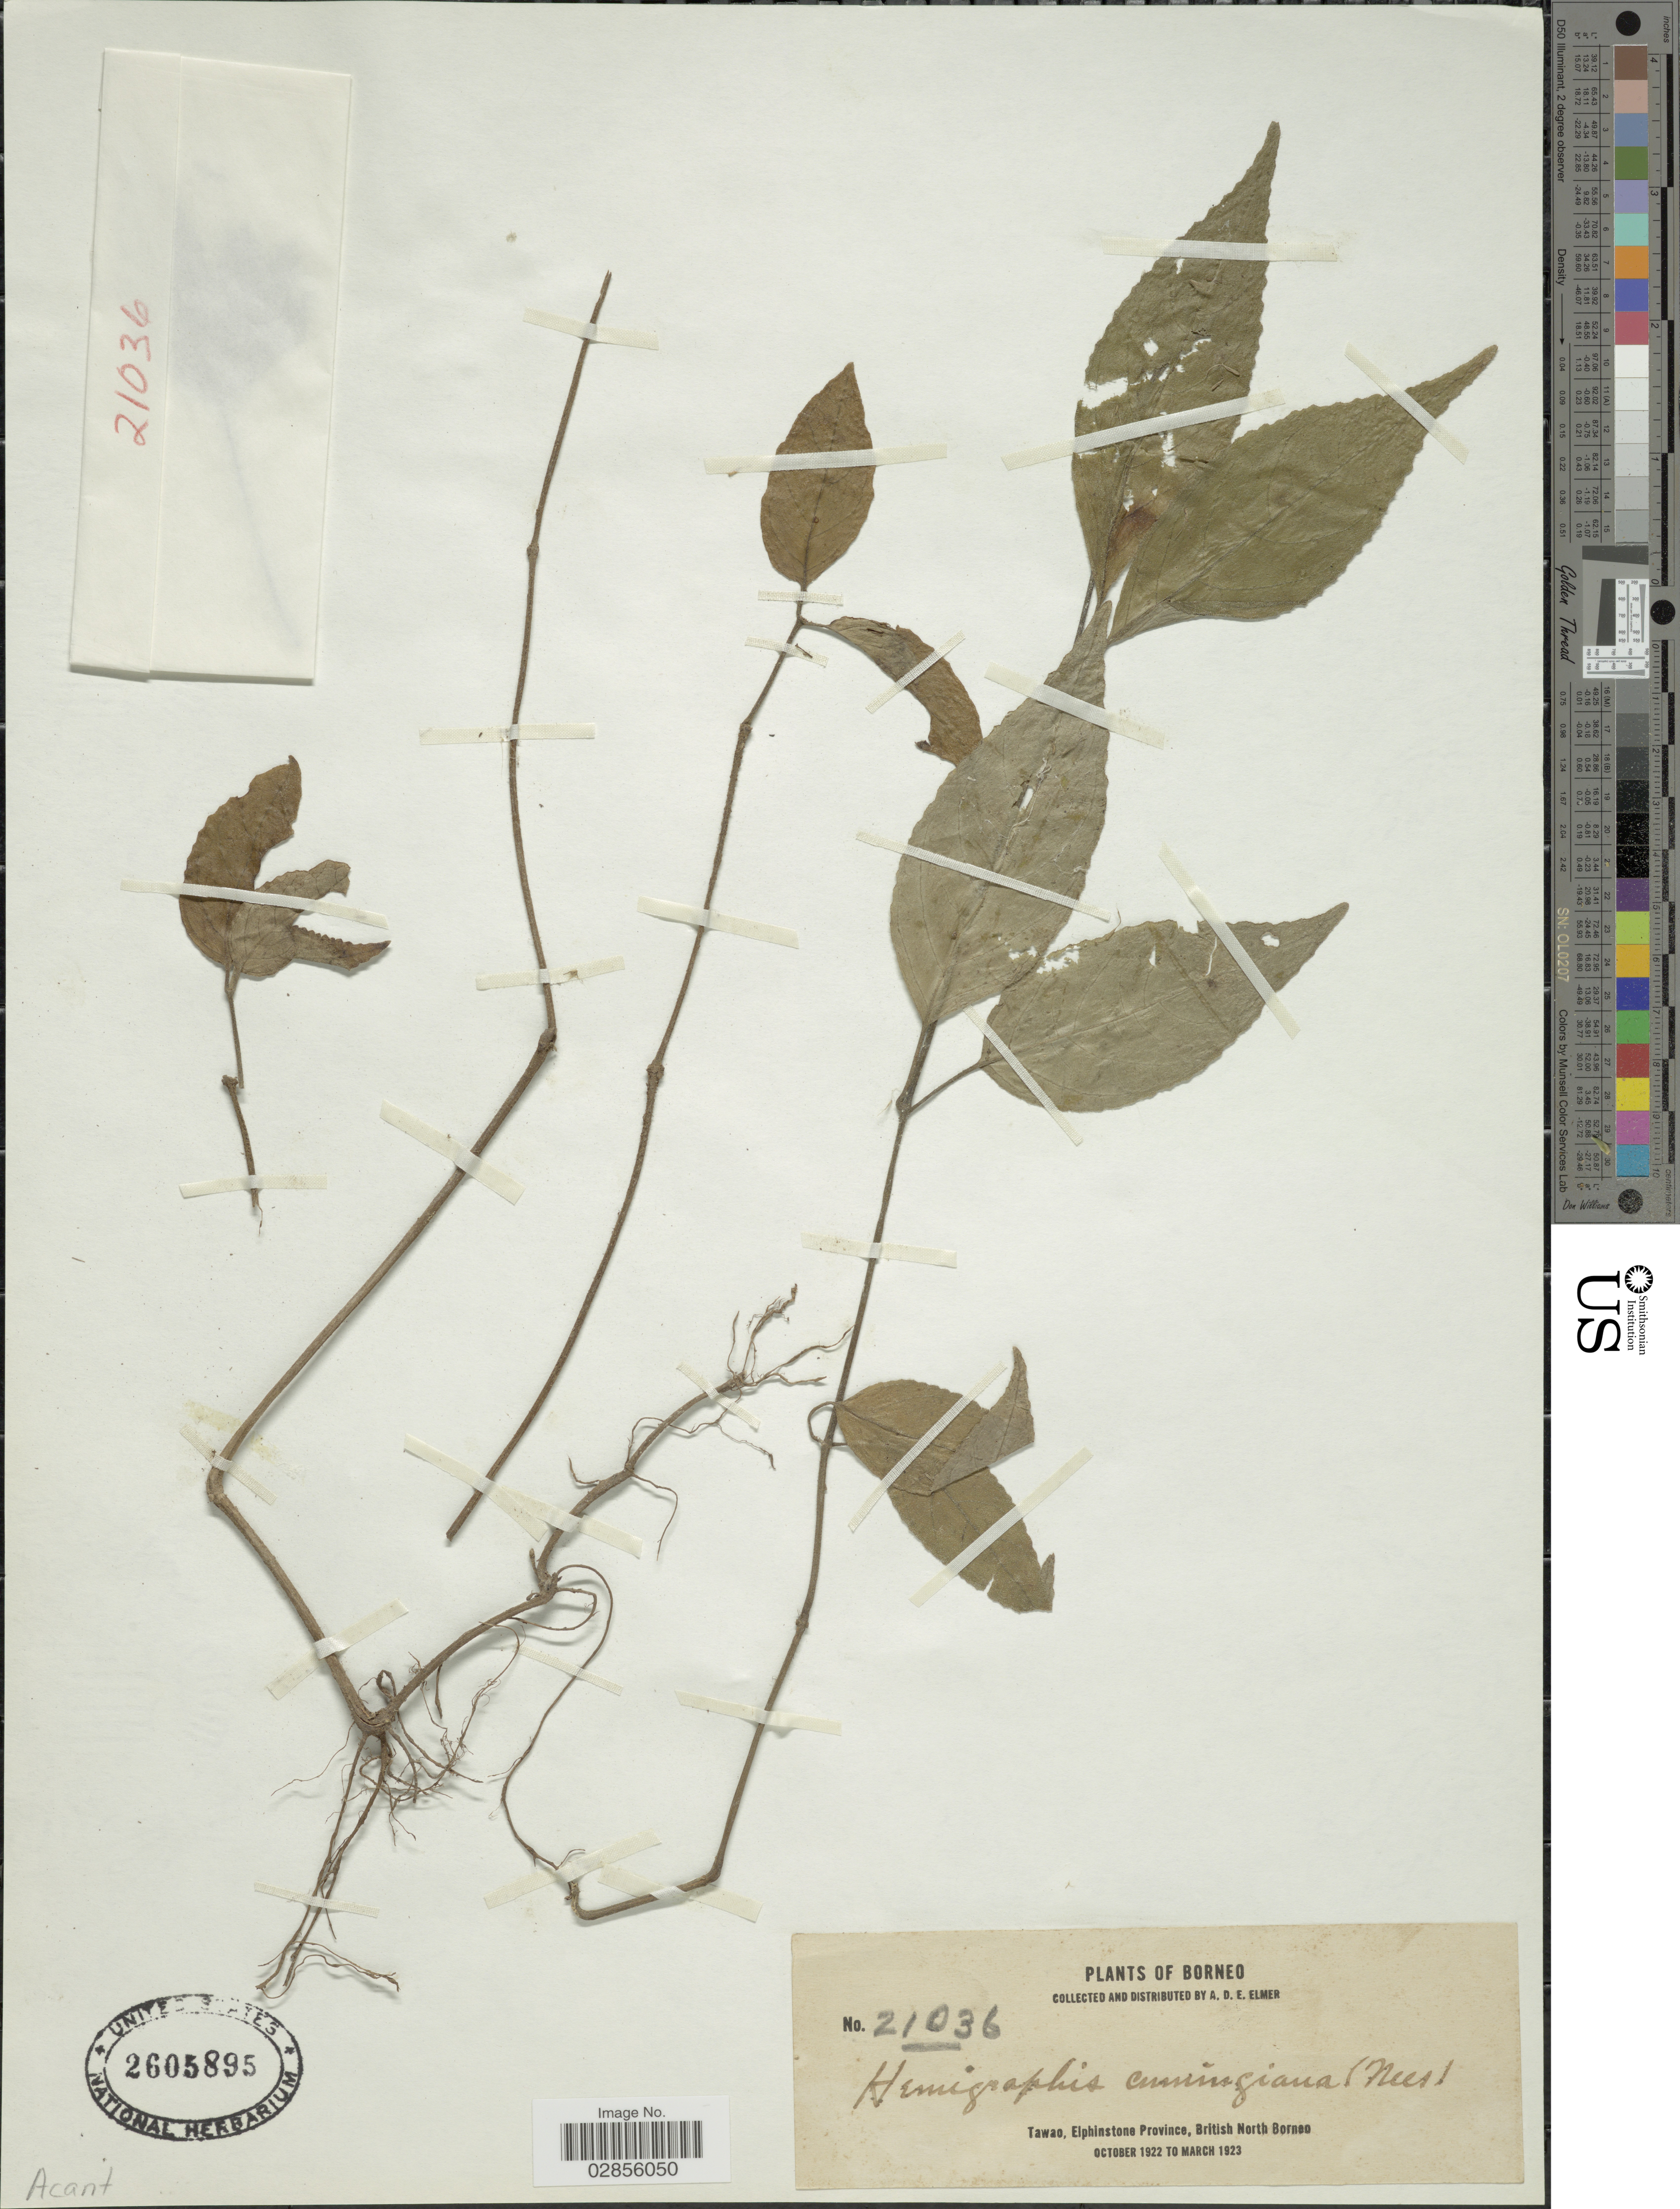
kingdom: Plantae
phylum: Tracheophyta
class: Magnoliopsida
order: Lamiales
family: Acanthaceae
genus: Strobilanthes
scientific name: Strobilanthes cumingiana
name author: (Nees) Y.F. Deng & J.R.I. Wood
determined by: Wagner, W. L., (BOT), Smithsonian Institution - National Museum of Natural History (UNITED STATES)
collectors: A. D. E. Elmer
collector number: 21036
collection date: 1922-10/1923-03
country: Malaysia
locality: Borneo. Tawao, Elphinstone Province, British North Borneo.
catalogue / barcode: US 2605895